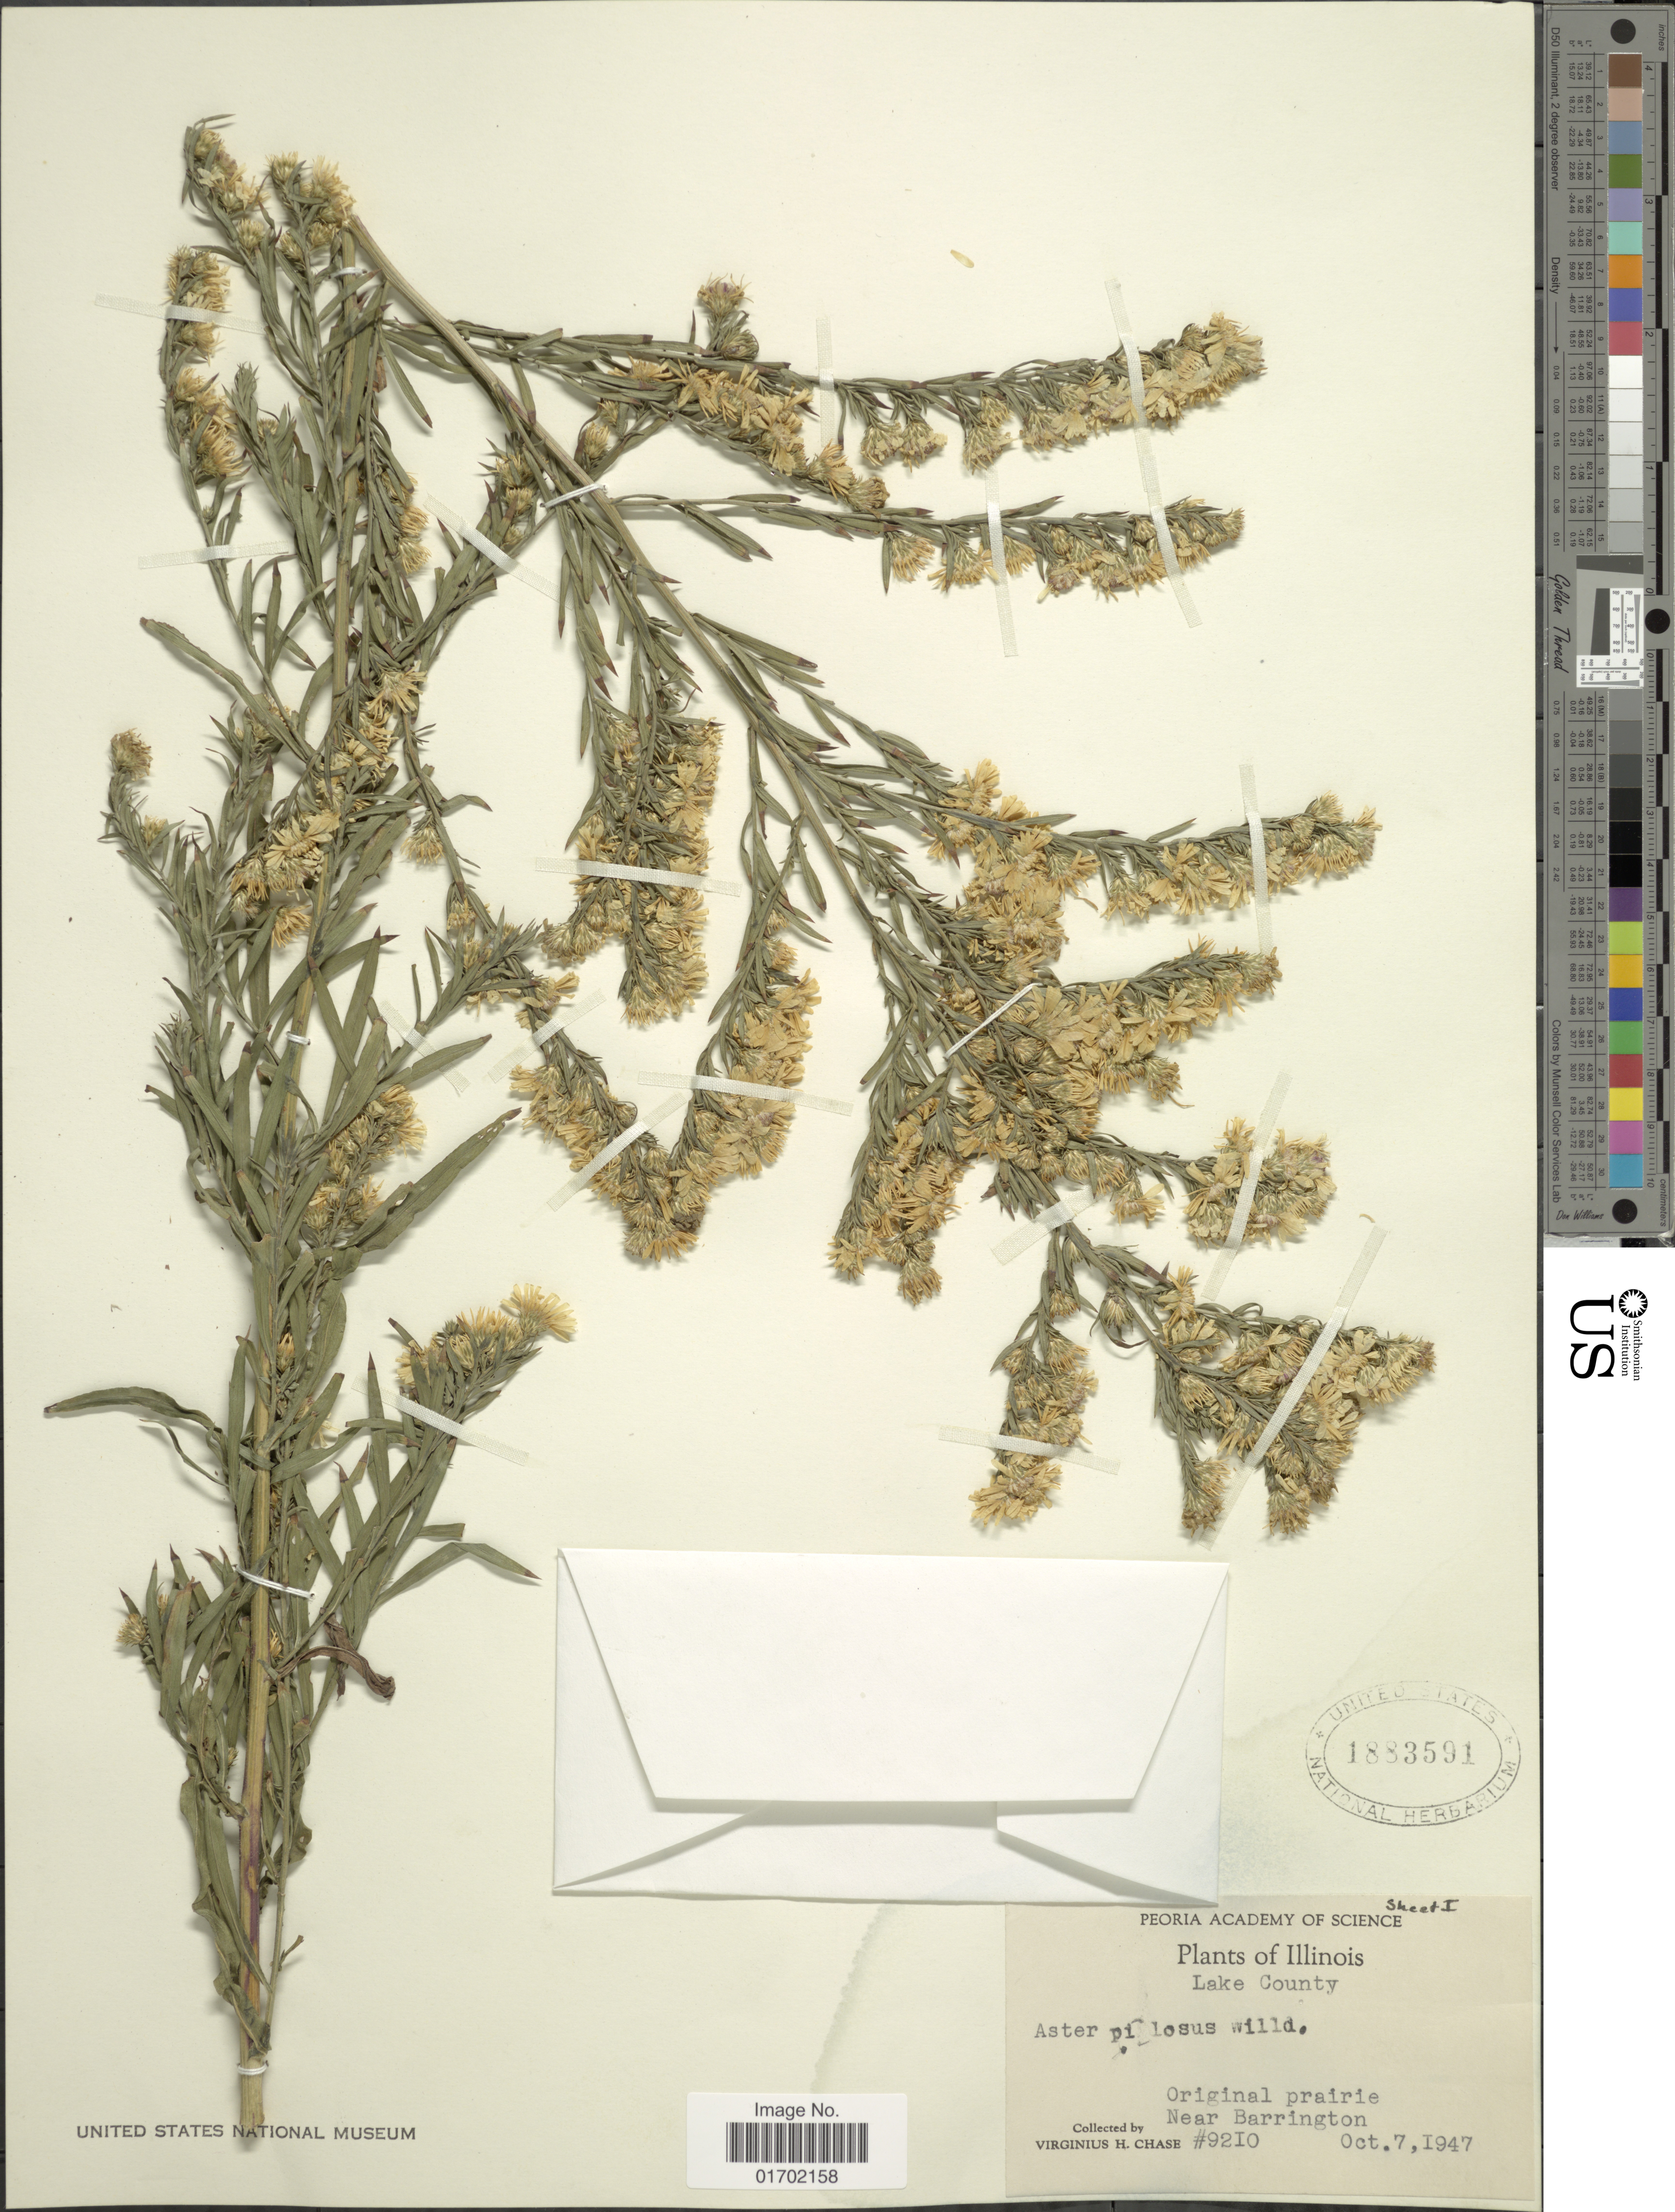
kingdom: Plantae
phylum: Tracheophyta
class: Magnoliopsida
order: Asterales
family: Asteraceae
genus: Symphyotrichum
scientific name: Symphyotrichum pilosum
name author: (Willd.) G.L. Nesom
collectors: V. H. Chase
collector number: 9210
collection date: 1947-10-07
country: United States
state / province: Illinois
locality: Lake County, near Barrington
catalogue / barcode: US 1883591